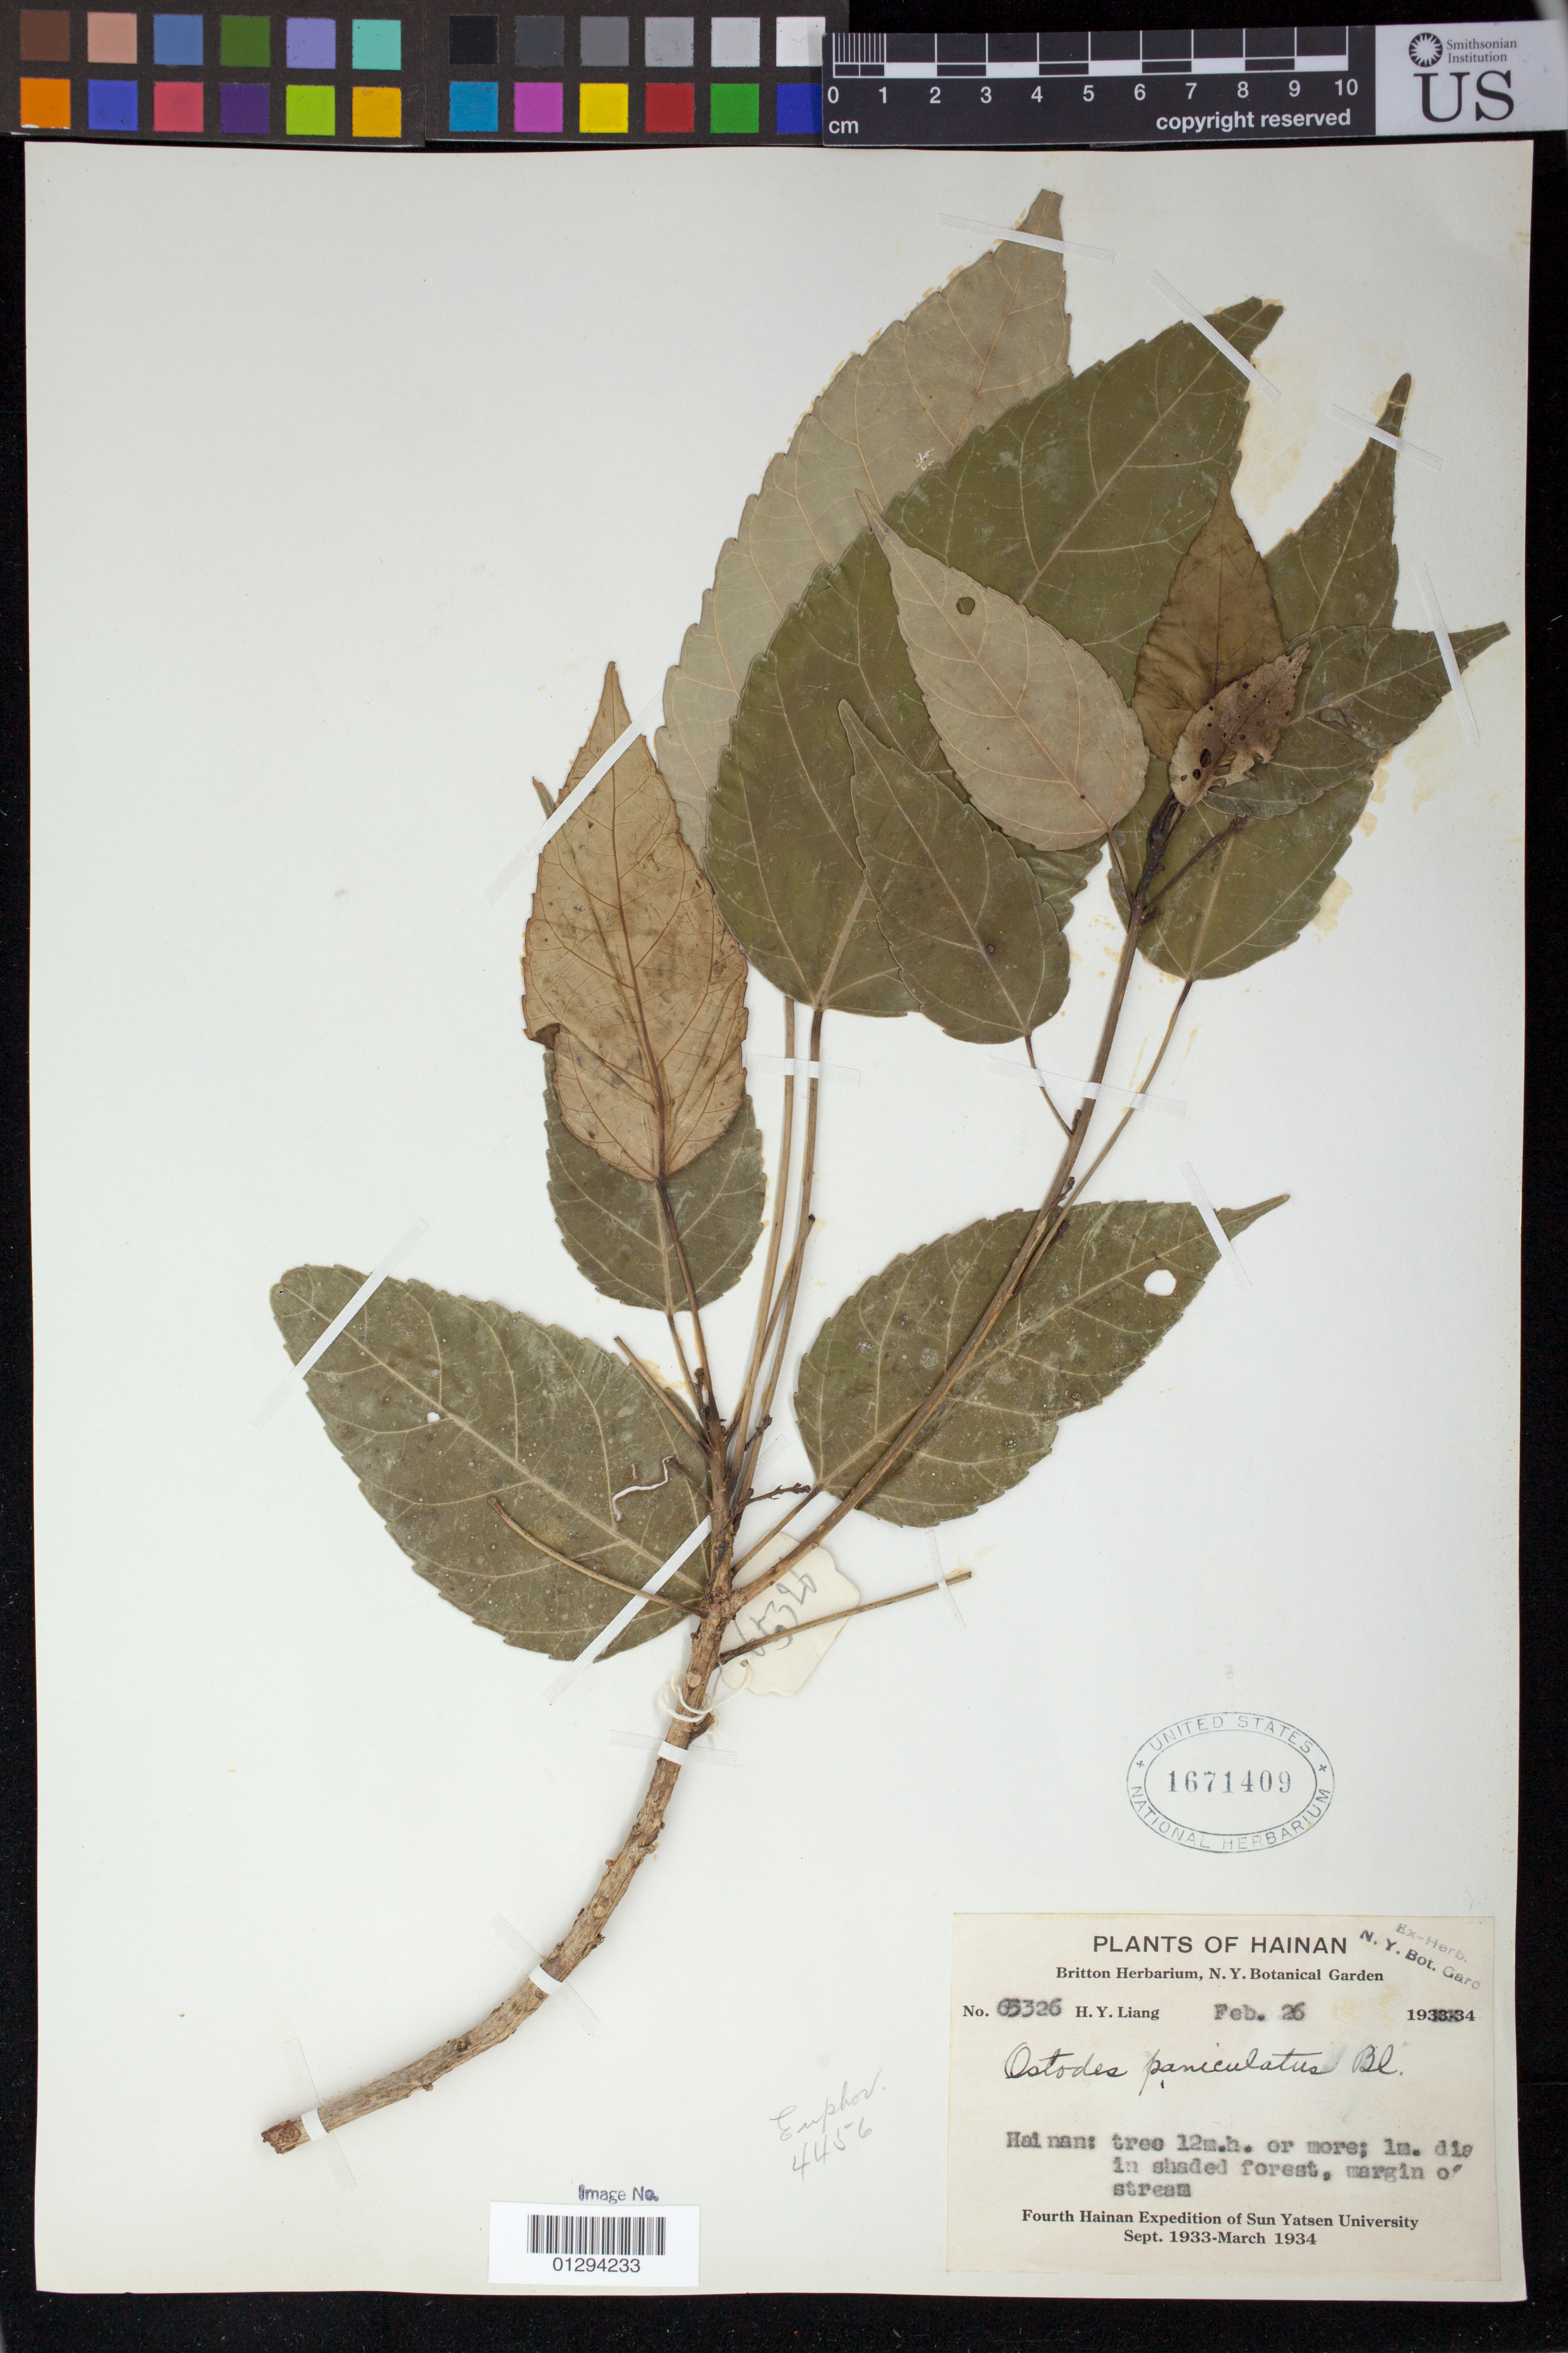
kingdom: Plantae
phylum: Tracheophyta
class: Magnoliopsida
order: Malpighiales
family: Euphorbiaceae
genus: Ostodes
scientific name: Ostodes paniculata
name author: Blume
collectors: H. Y. Liang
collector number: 65326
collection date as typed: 26 Feb 1934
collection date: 1934-02-26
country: China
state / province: Hainan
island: Hainan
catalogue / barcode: US 1671409